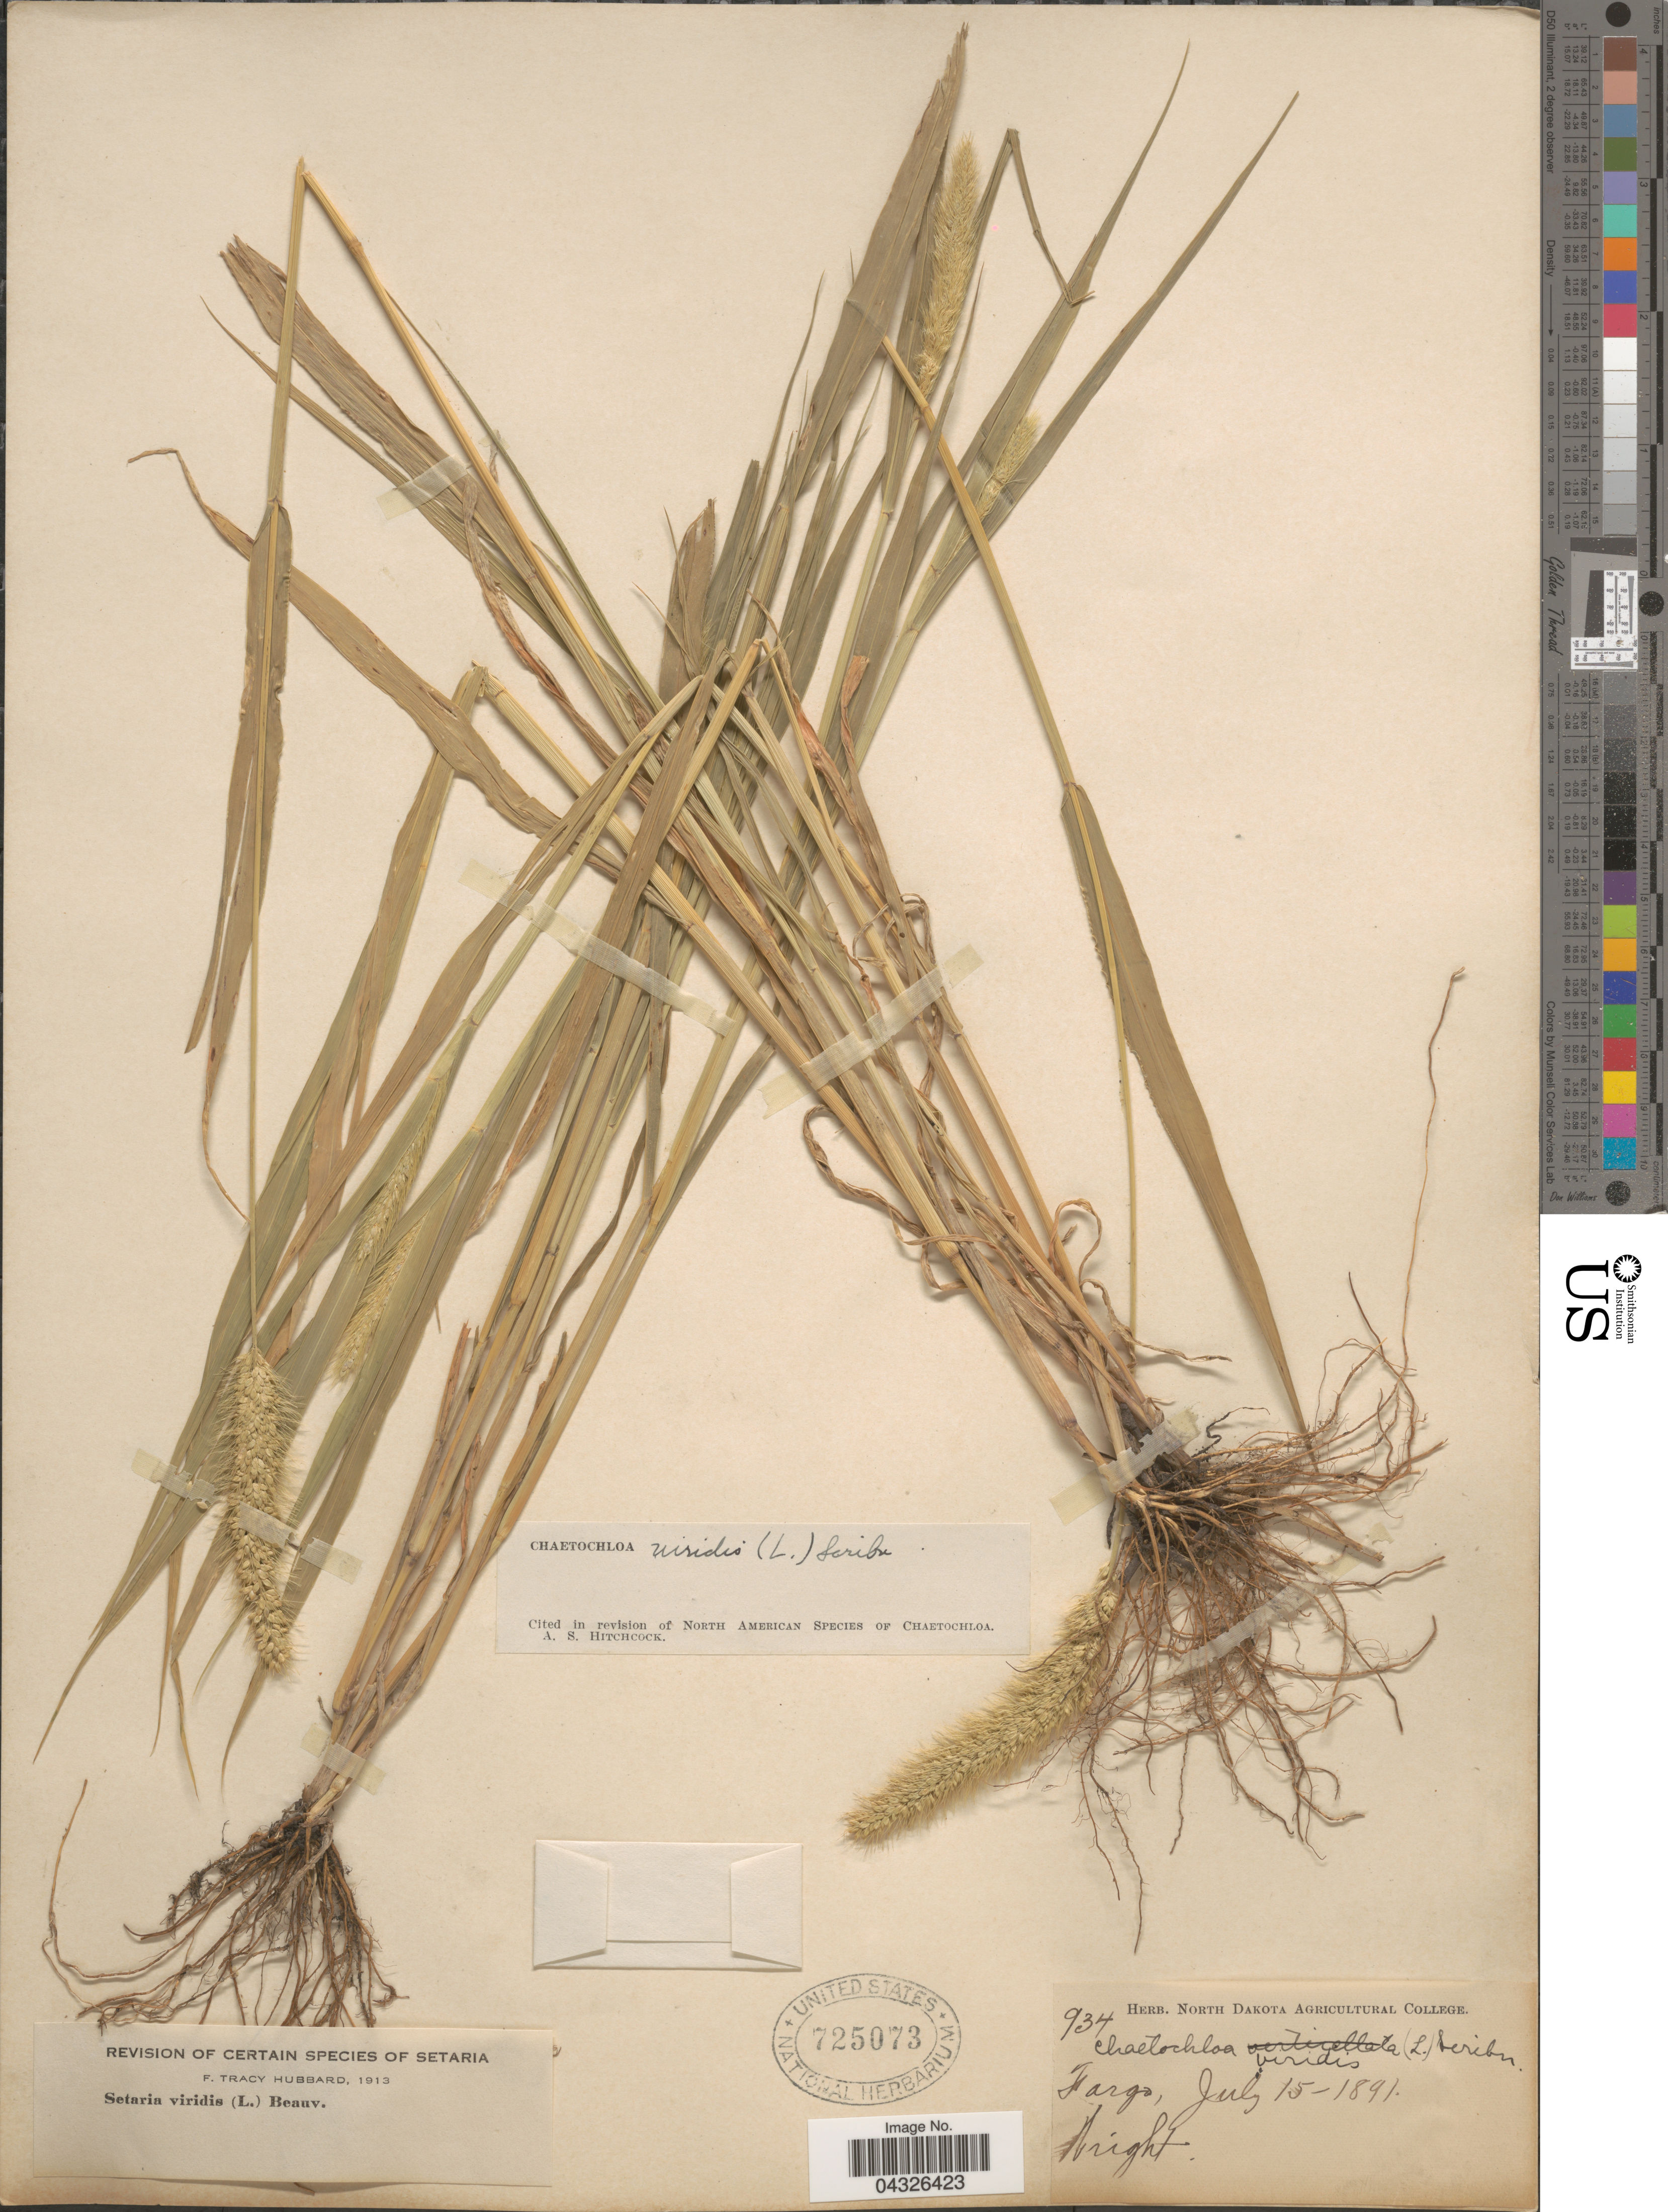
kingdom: Plantae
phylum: Tracheophyta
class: Liliopsida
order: Poales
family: Poaceae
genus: Setaria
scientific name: Setaria viridis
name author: (L.) P. Beauv.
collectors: Wright, --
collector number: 934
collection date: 1891-07-15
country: United States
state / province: North Dakota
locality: Fargo.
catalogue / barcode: US 725073